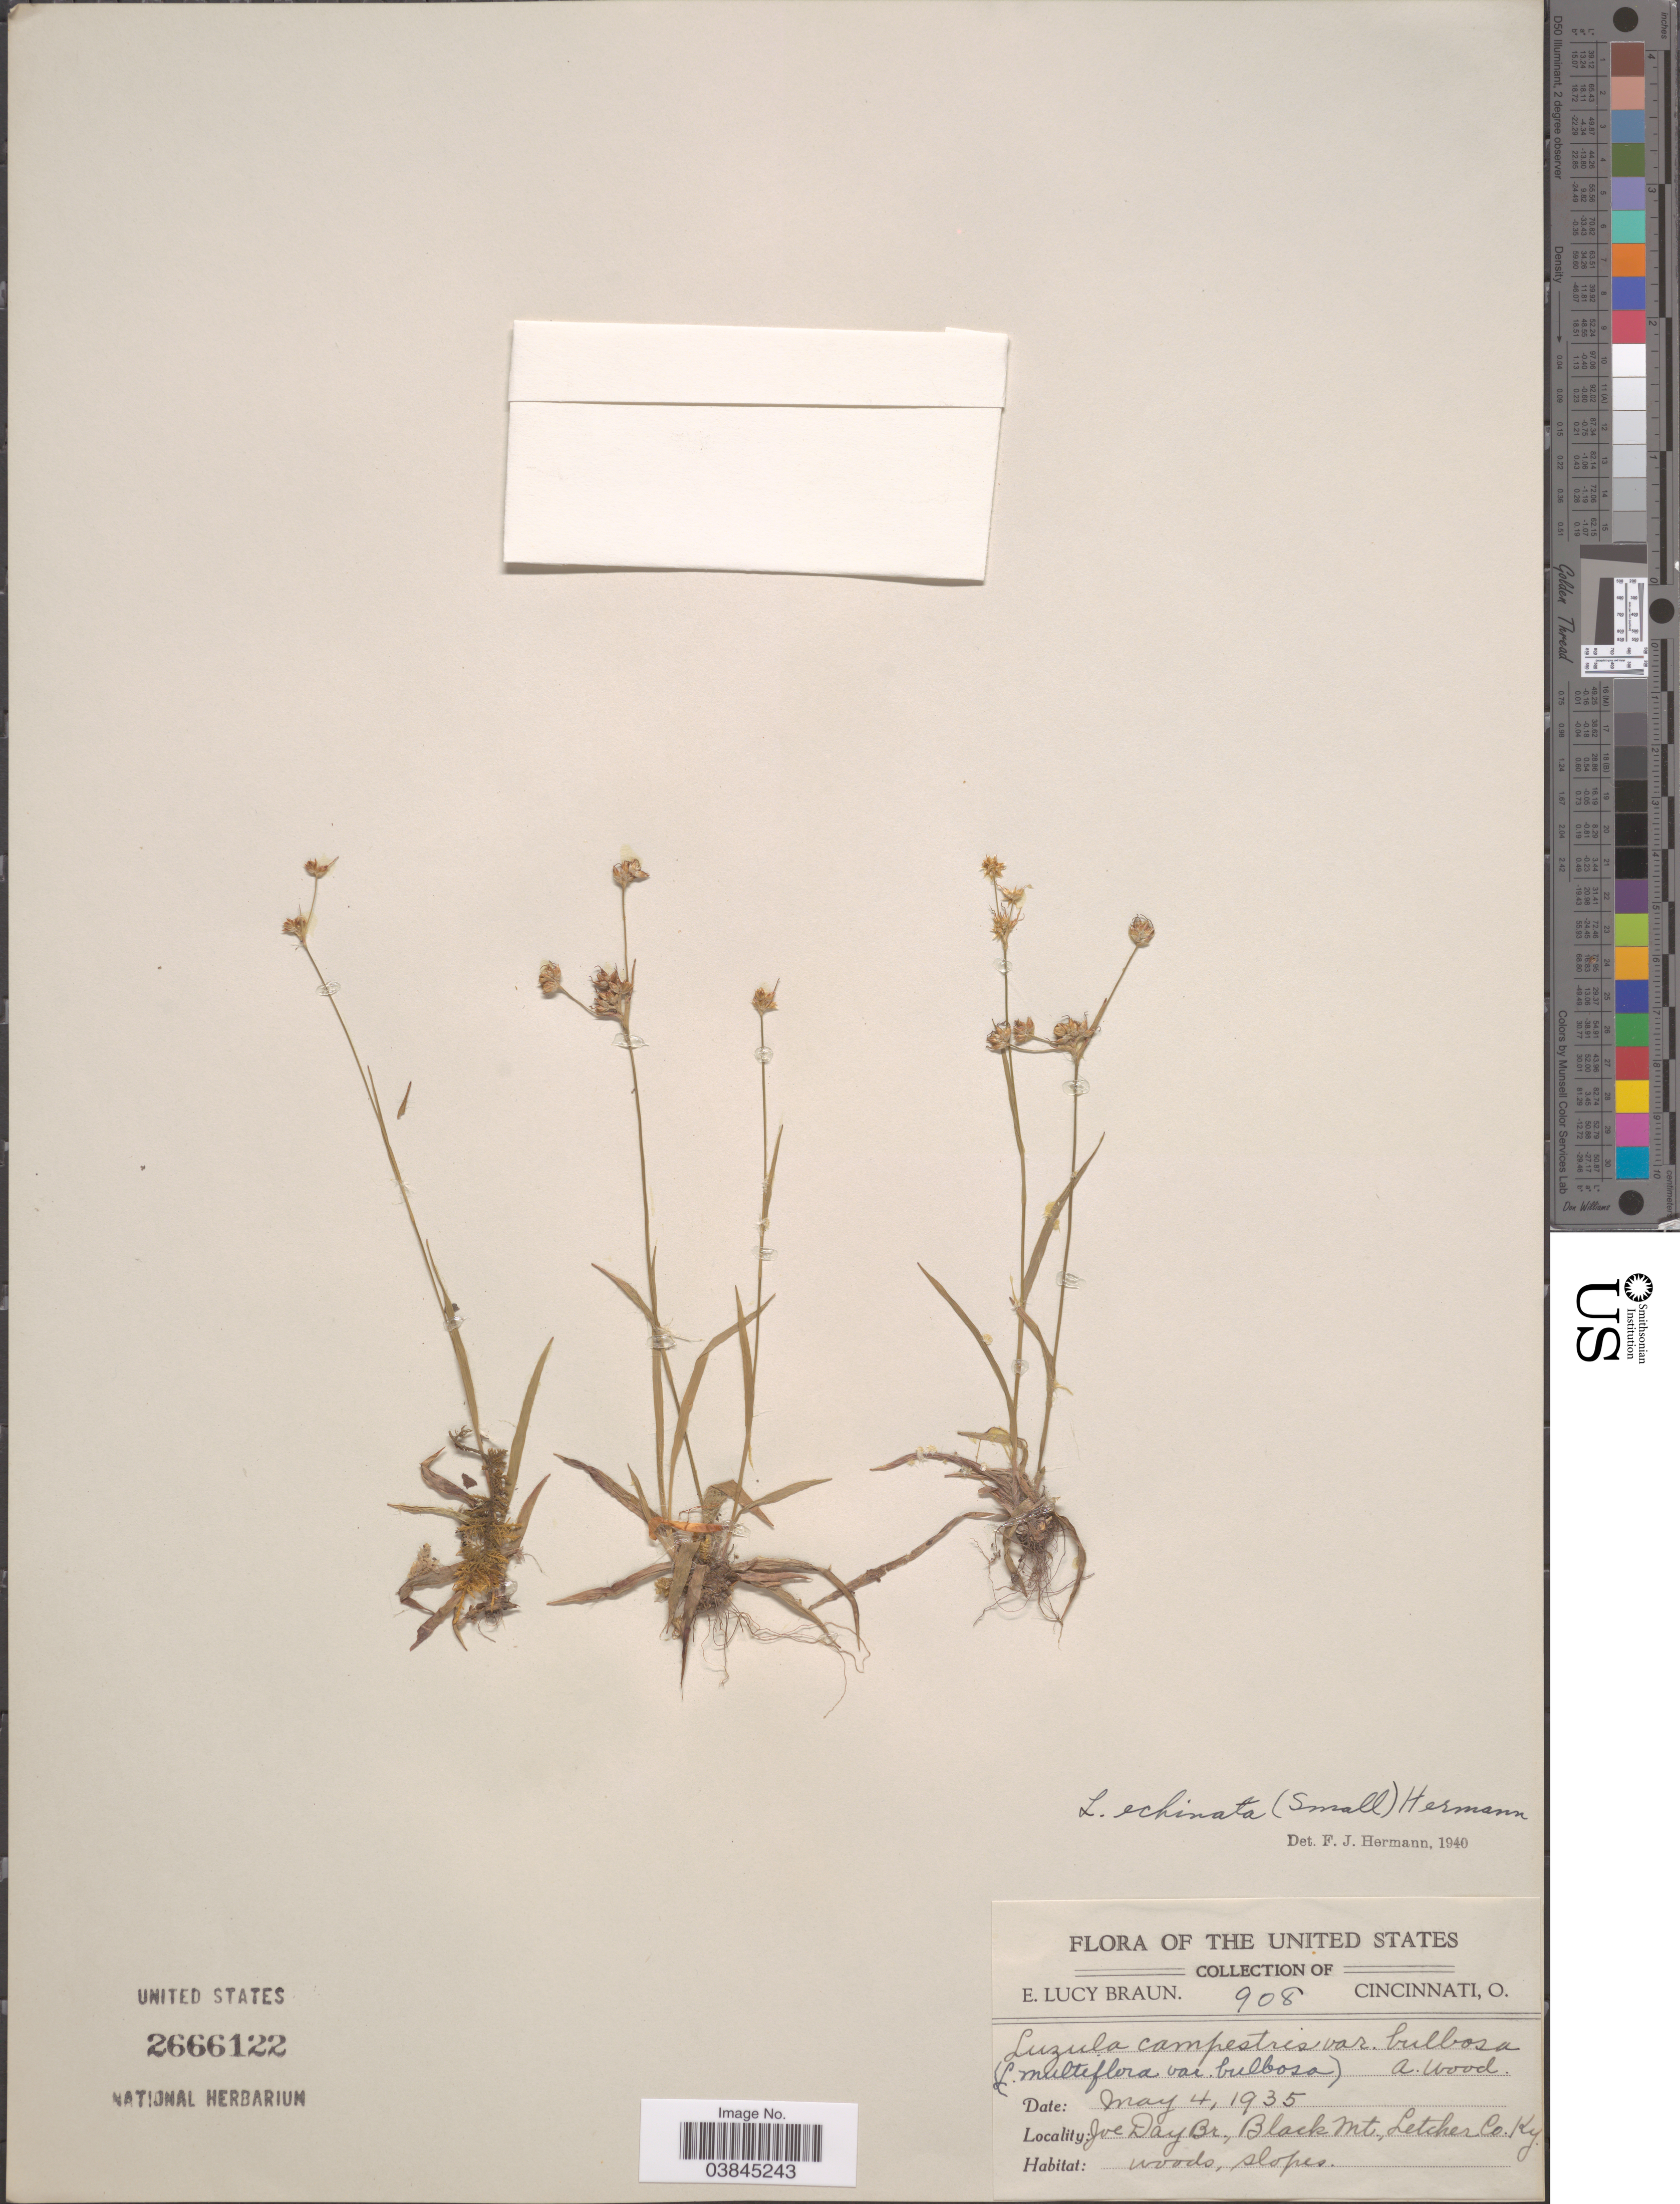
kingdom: Plantae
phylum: Tracheophyta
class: Liliopsida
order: Poales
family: Juncaceae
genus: Luzula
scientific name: Luzula campestris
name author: (L.) DC.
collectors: E. L. Braun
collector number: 908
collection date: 1935-05-04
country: United States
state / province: Kentucky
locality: Joe Day Br., Black Mt., Letcher Co.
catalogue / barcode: US 2666122